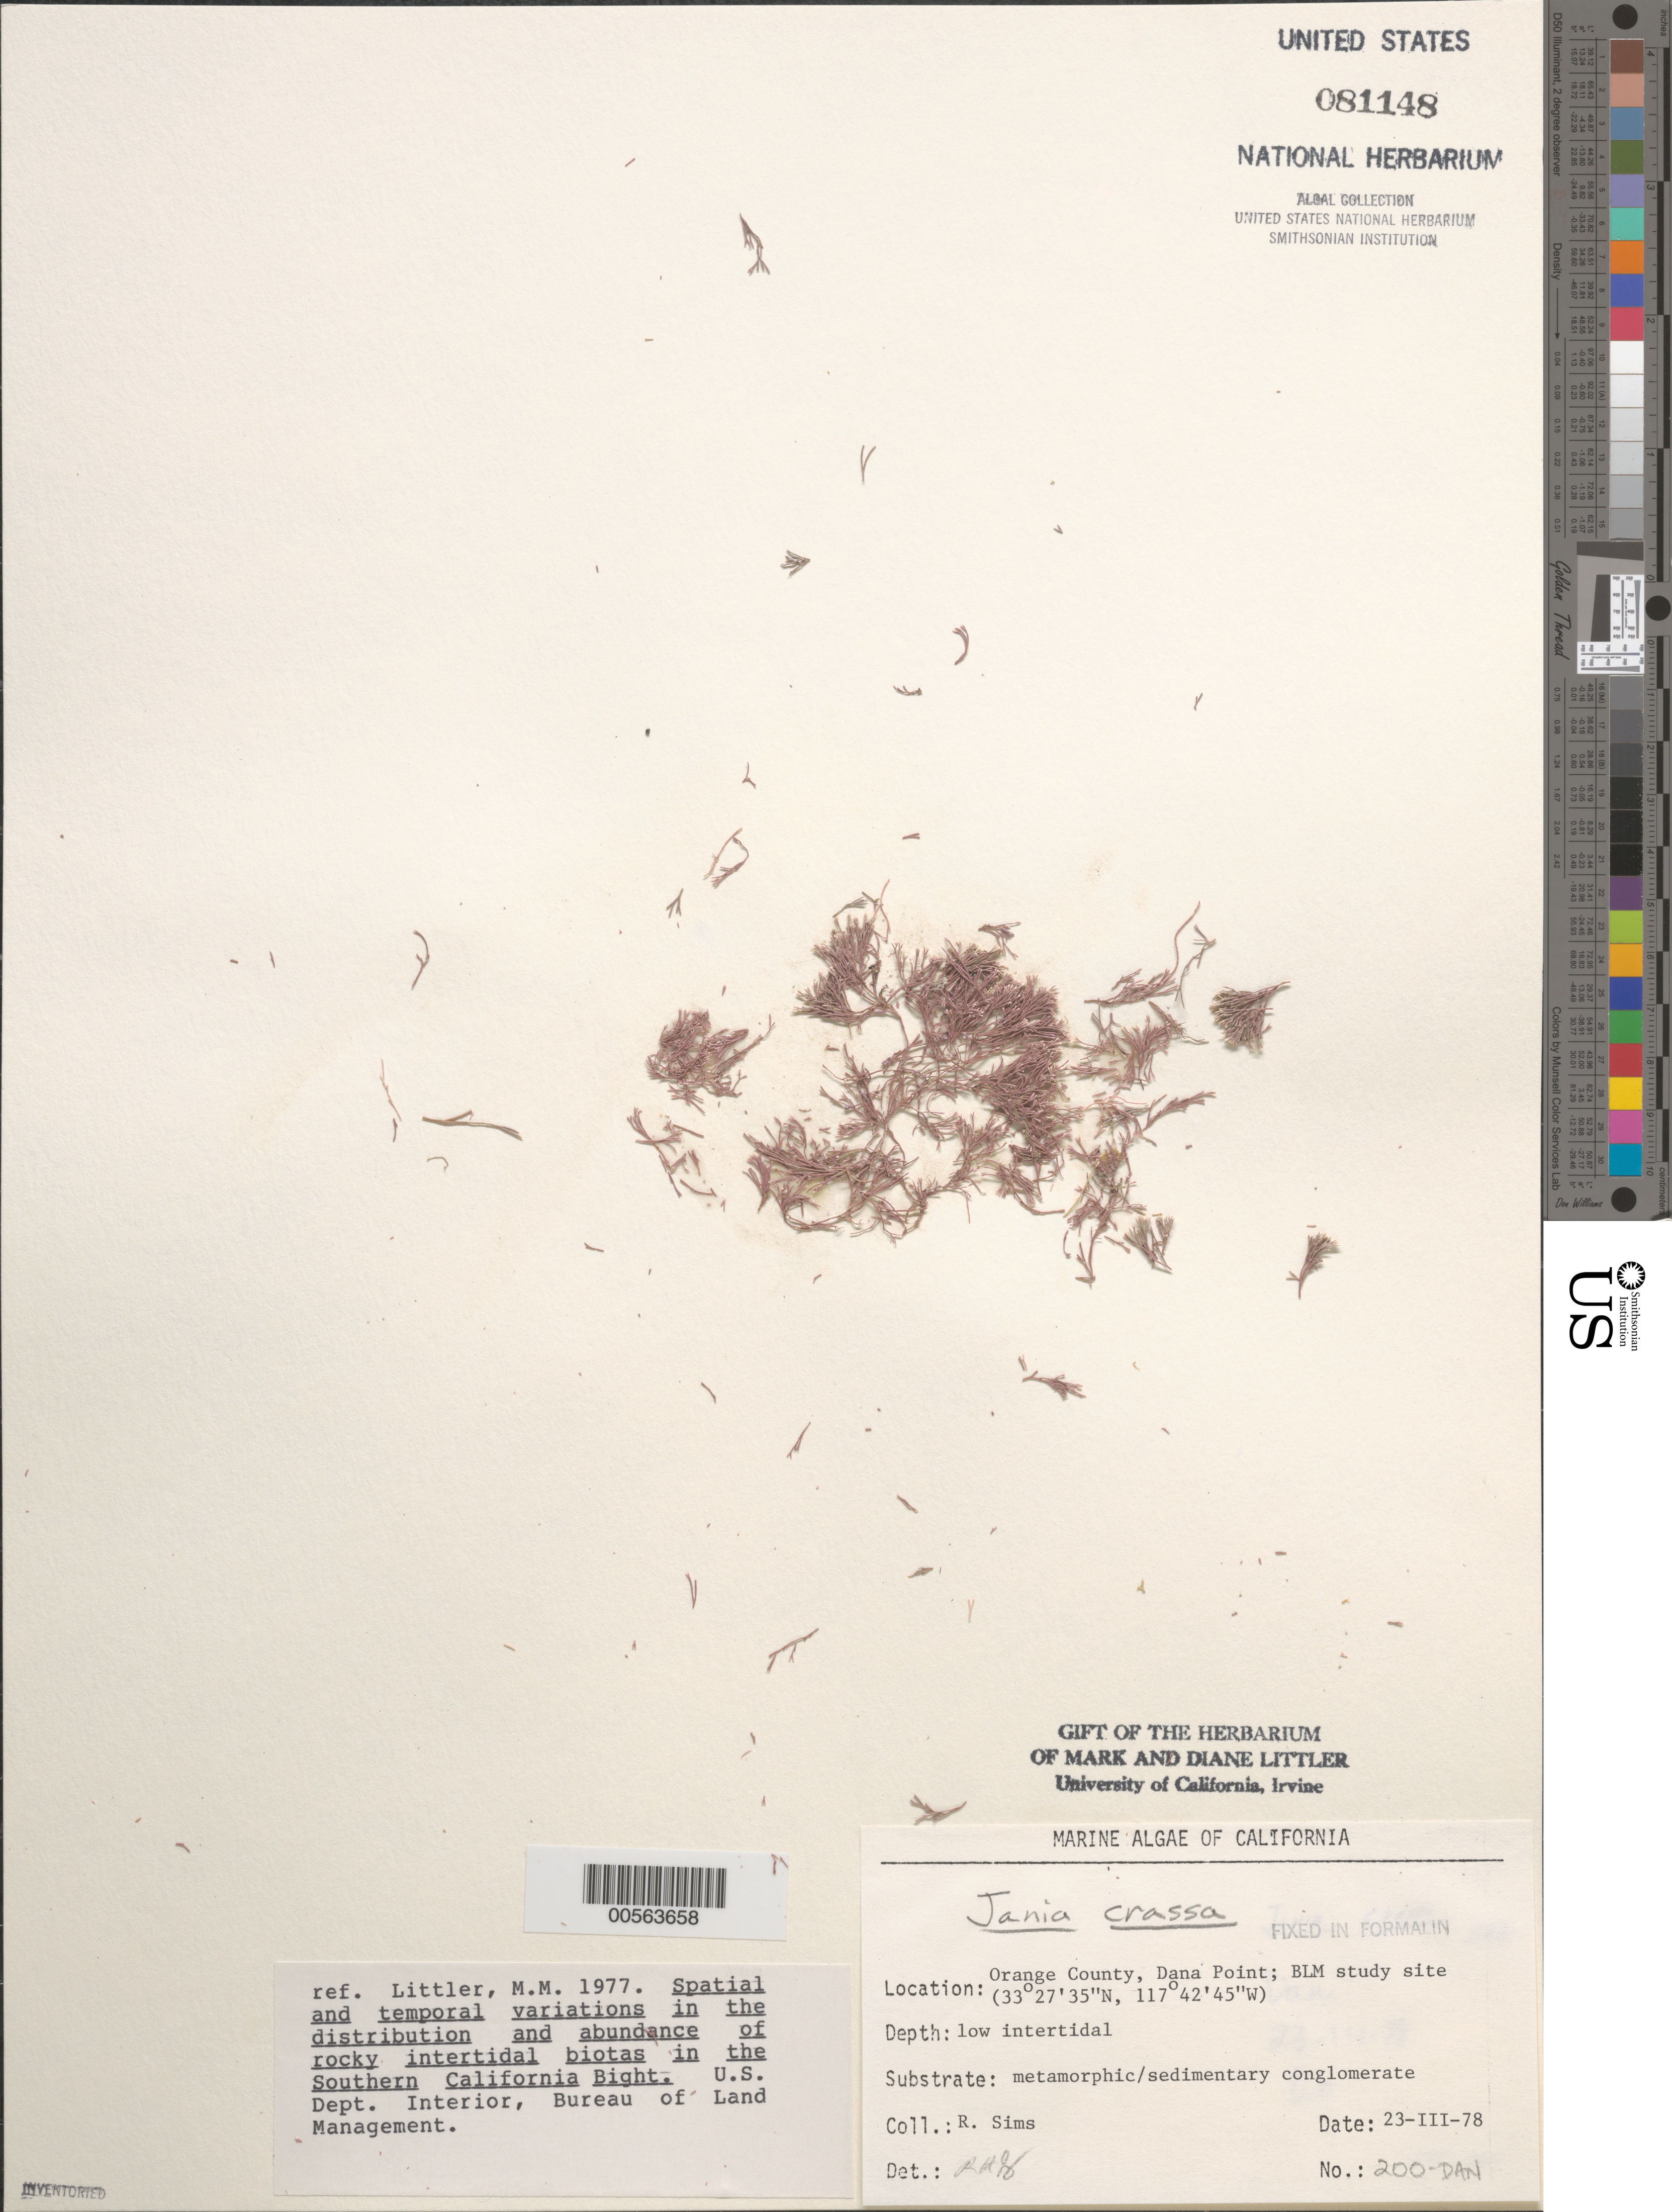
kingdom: Plantae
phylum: Rhodophyta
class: Florideophyceae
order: Corallinales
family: Corallinaceae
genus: Jania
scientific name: Jania crassa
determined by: Sims, Robert H.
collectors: R. H. Sims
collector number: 200-DAN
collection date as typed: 23 Mar 1978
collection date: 1978-03-23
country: United States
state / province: California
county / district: Orange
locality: Dana Point, 1 km north of marina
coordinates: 33 27'35"N, 117 42'45"W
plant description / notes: BLM-SOCALBIGHT Rocky Intertidal Survey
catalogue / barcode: US 81148